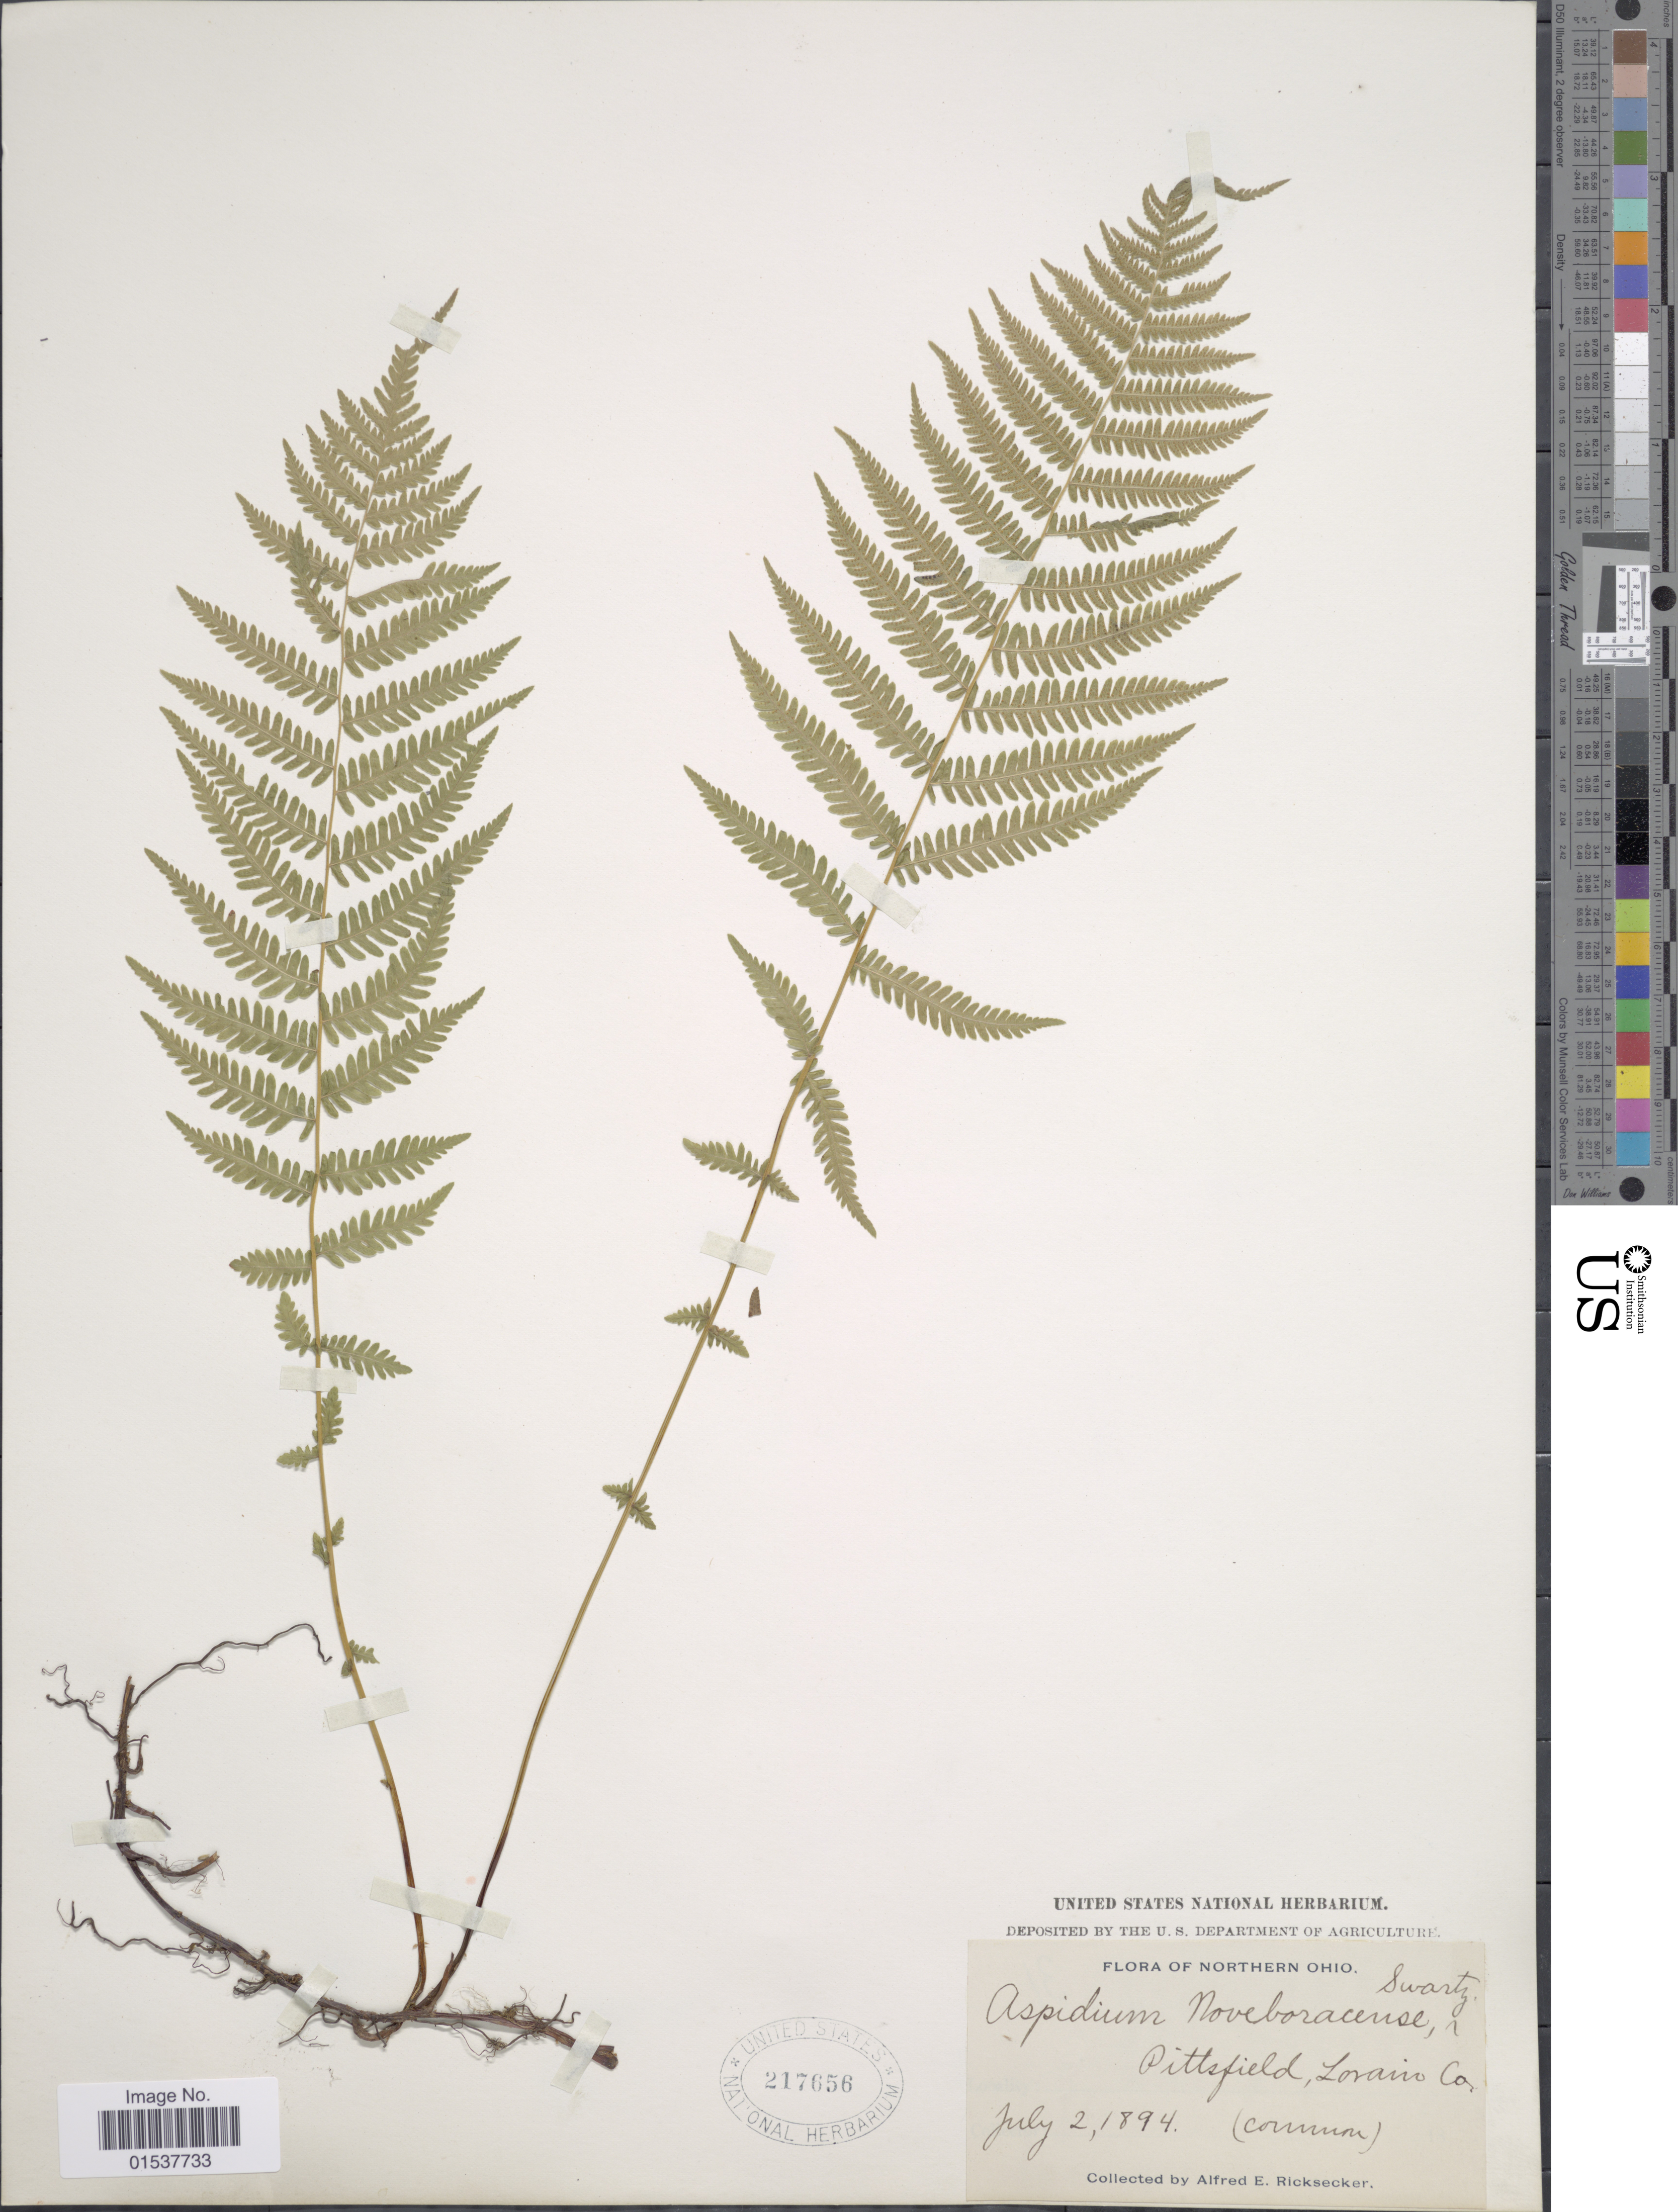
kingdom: Plantae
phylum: Tracheophyta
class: Polypodiopsida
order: Polypodiales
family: Thelypteridaceae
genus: Parathelypteris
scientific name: Parathelypteris noveboracensis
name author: (L.) Ching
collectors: A. E. Ricksecker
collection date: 1894-07-02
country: United States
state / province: Ohio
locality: Northern Ohio, Pittsfield, Lorain Co.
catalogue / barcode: US 217656